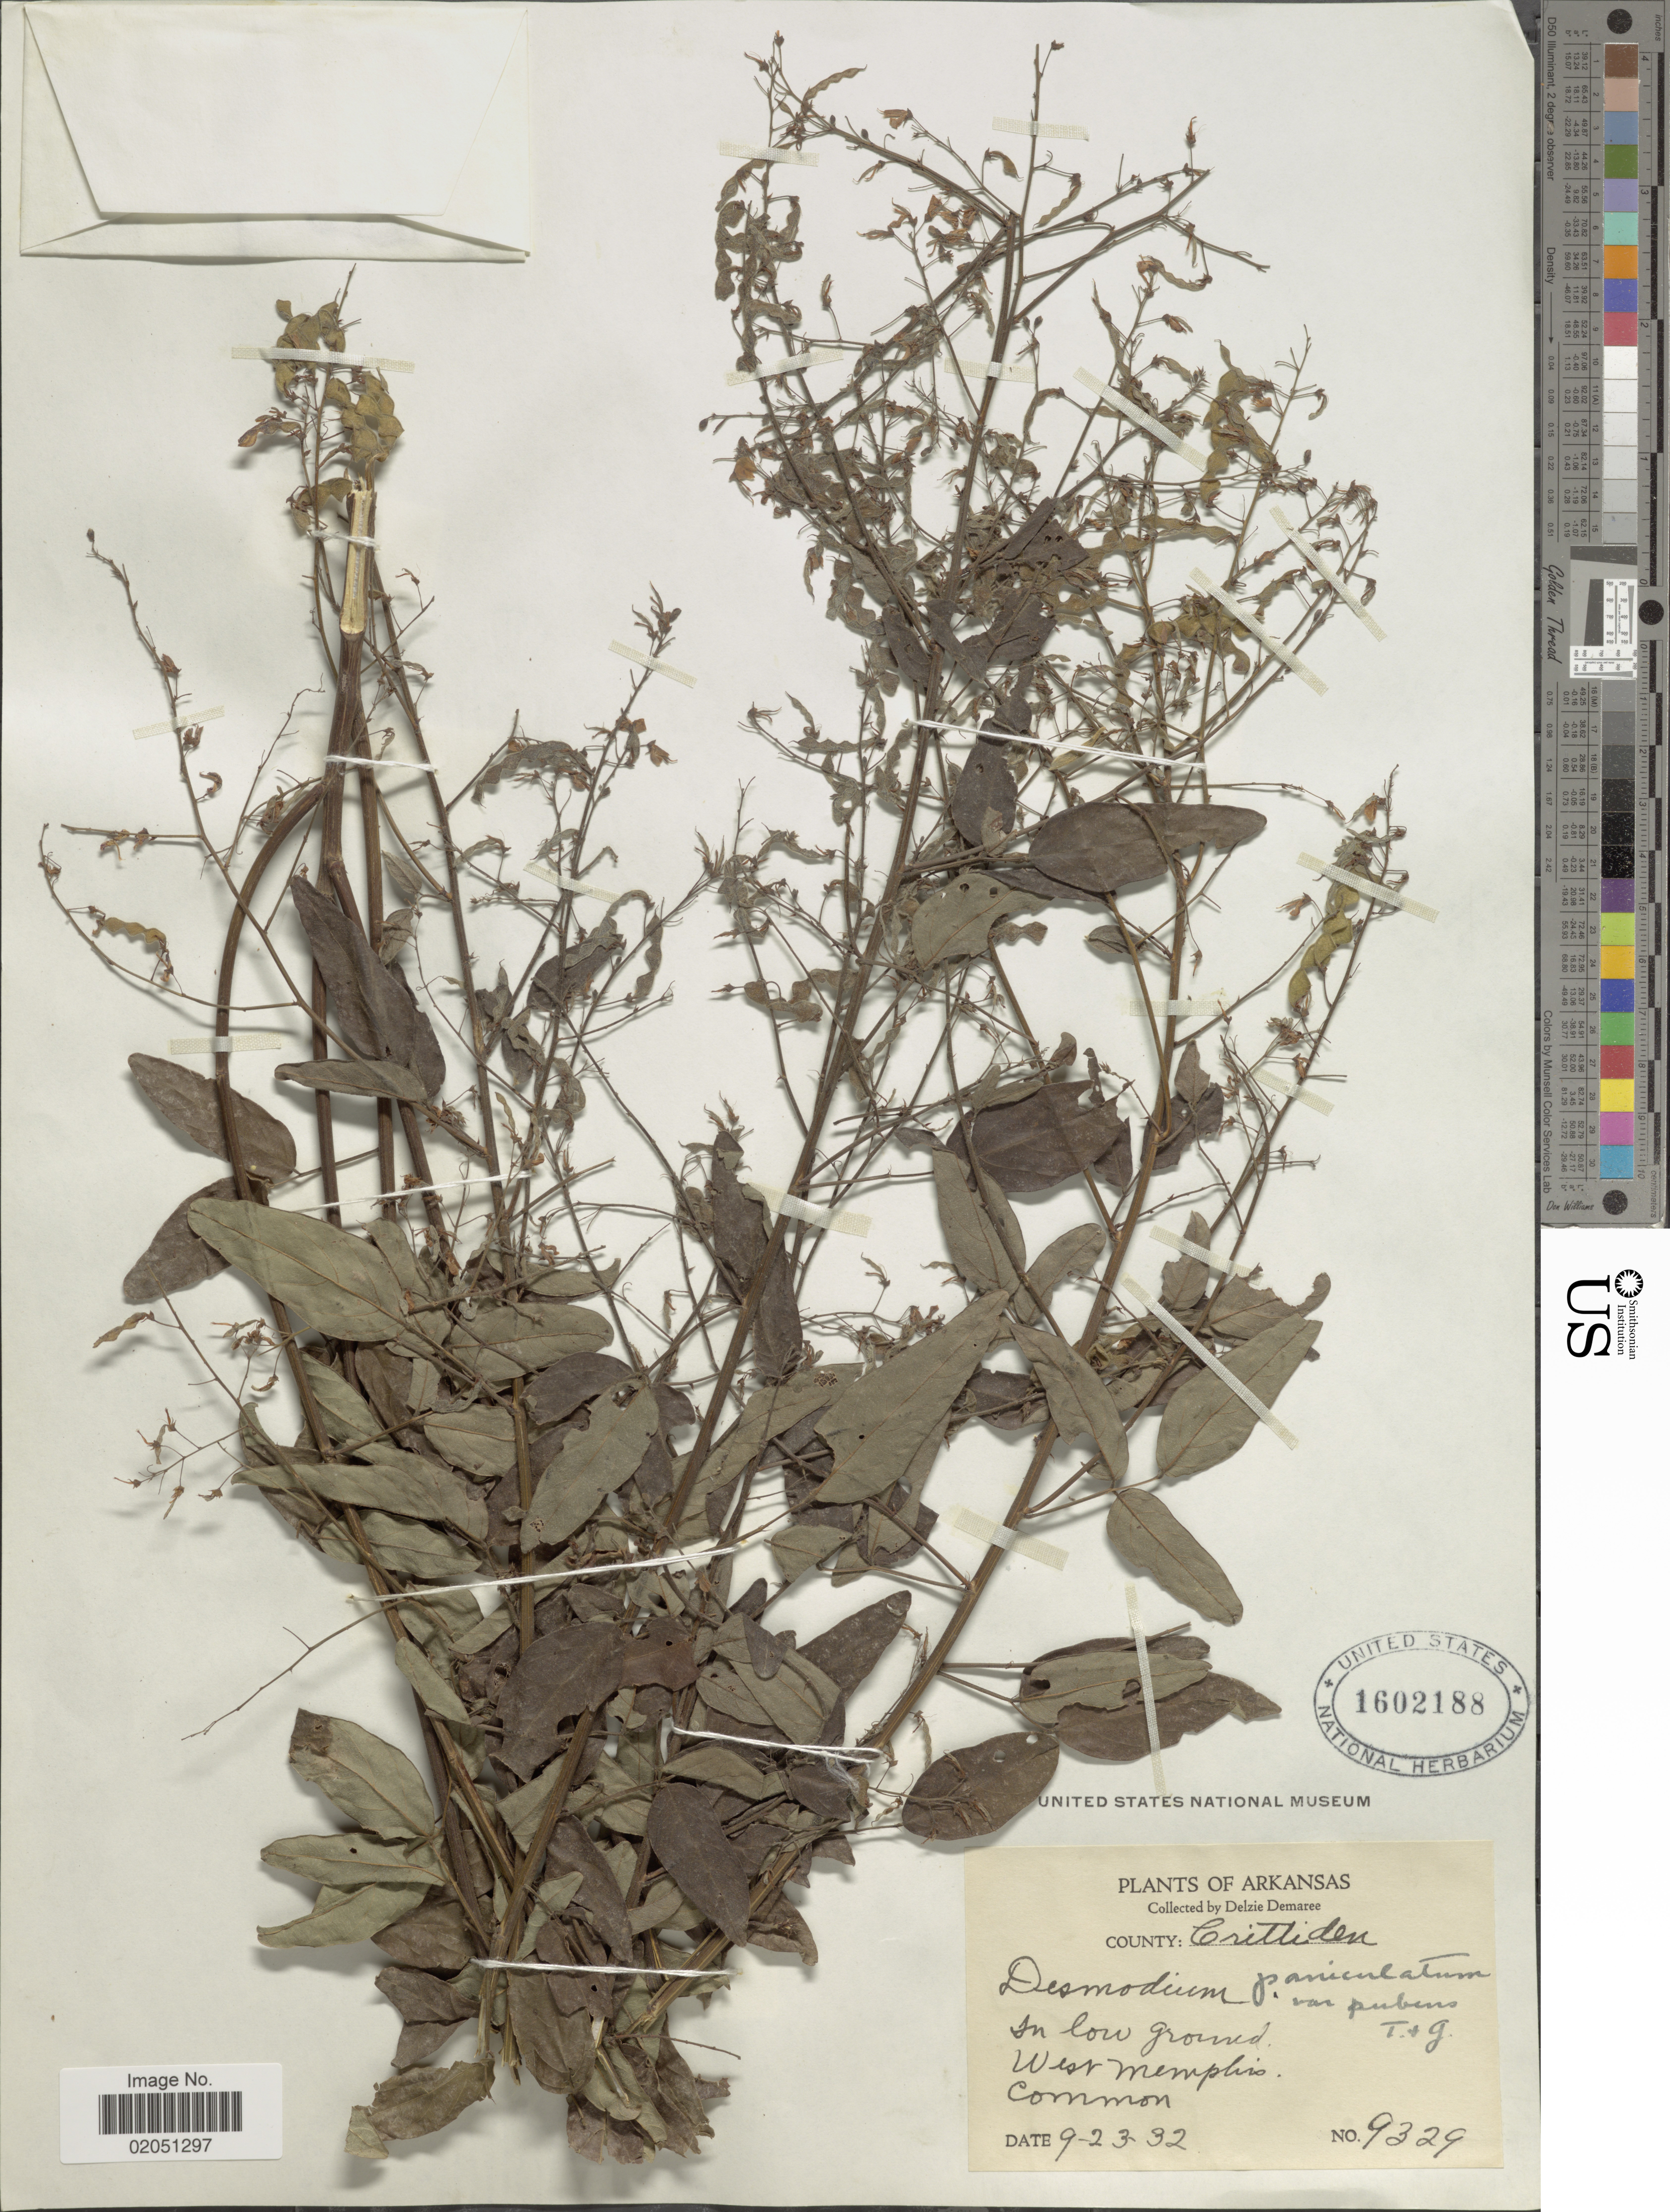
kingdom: Plantae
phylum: Tracheophyta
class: Magnoliopsida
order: Fabales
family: Fabaceae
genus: Desmodium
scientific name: Desmodium paniculatum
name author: (L.) DC.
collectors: D. Demaree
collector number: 9329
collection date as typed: Transcribed d/m/y: 23/9/32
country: United States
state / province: Arkansas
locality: County: Crittiden, In low ground, West Memphis, common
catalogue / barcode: US 1602188